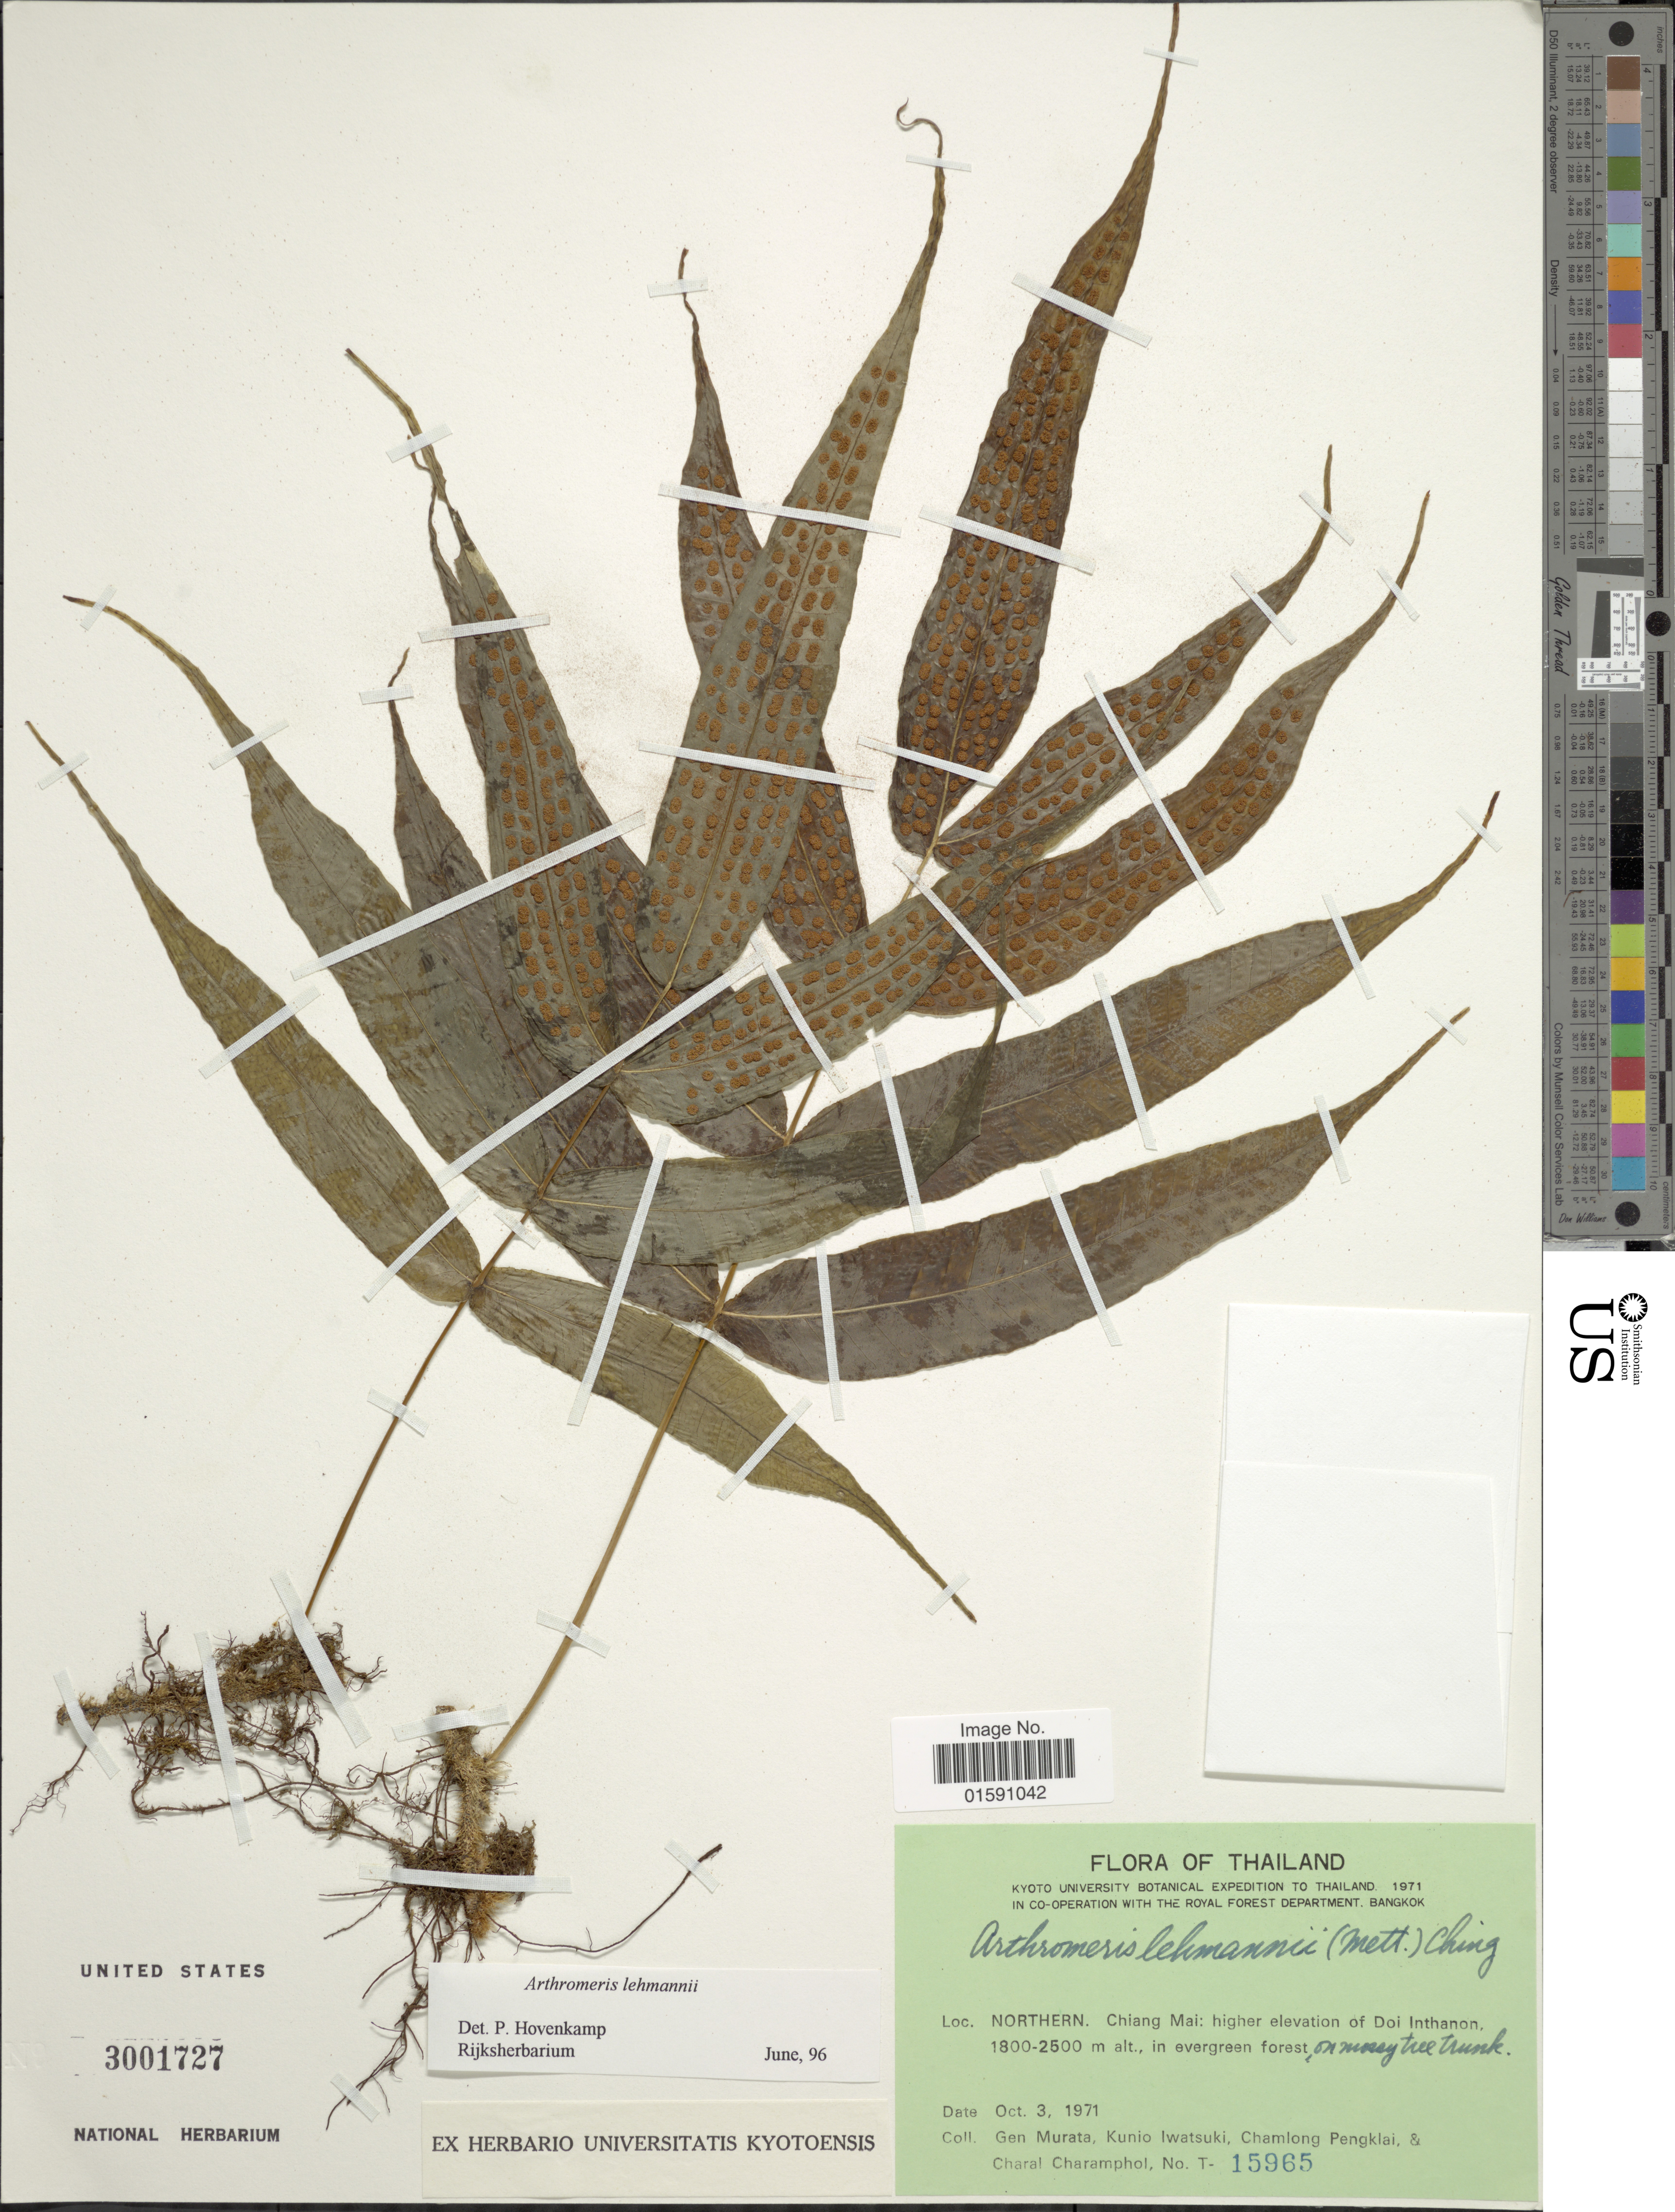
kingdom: Plantae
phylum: Tracheophyta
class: Polypodiopsida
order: Polypodiales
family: Polypodiaceae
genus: Arthromeris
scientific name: Arthromeris lehmannii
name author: (Mett.) Ching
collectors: G. Murata, K. Iwatsuki, C. Pengklai & C. Charamphol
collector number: T 15965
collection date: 1971-10-03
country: Thailand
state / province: Chiang Mai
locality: Northern. Chiang Mai: higher elevation of Doi Inthanon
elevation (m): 1800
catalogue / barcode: US 3001727